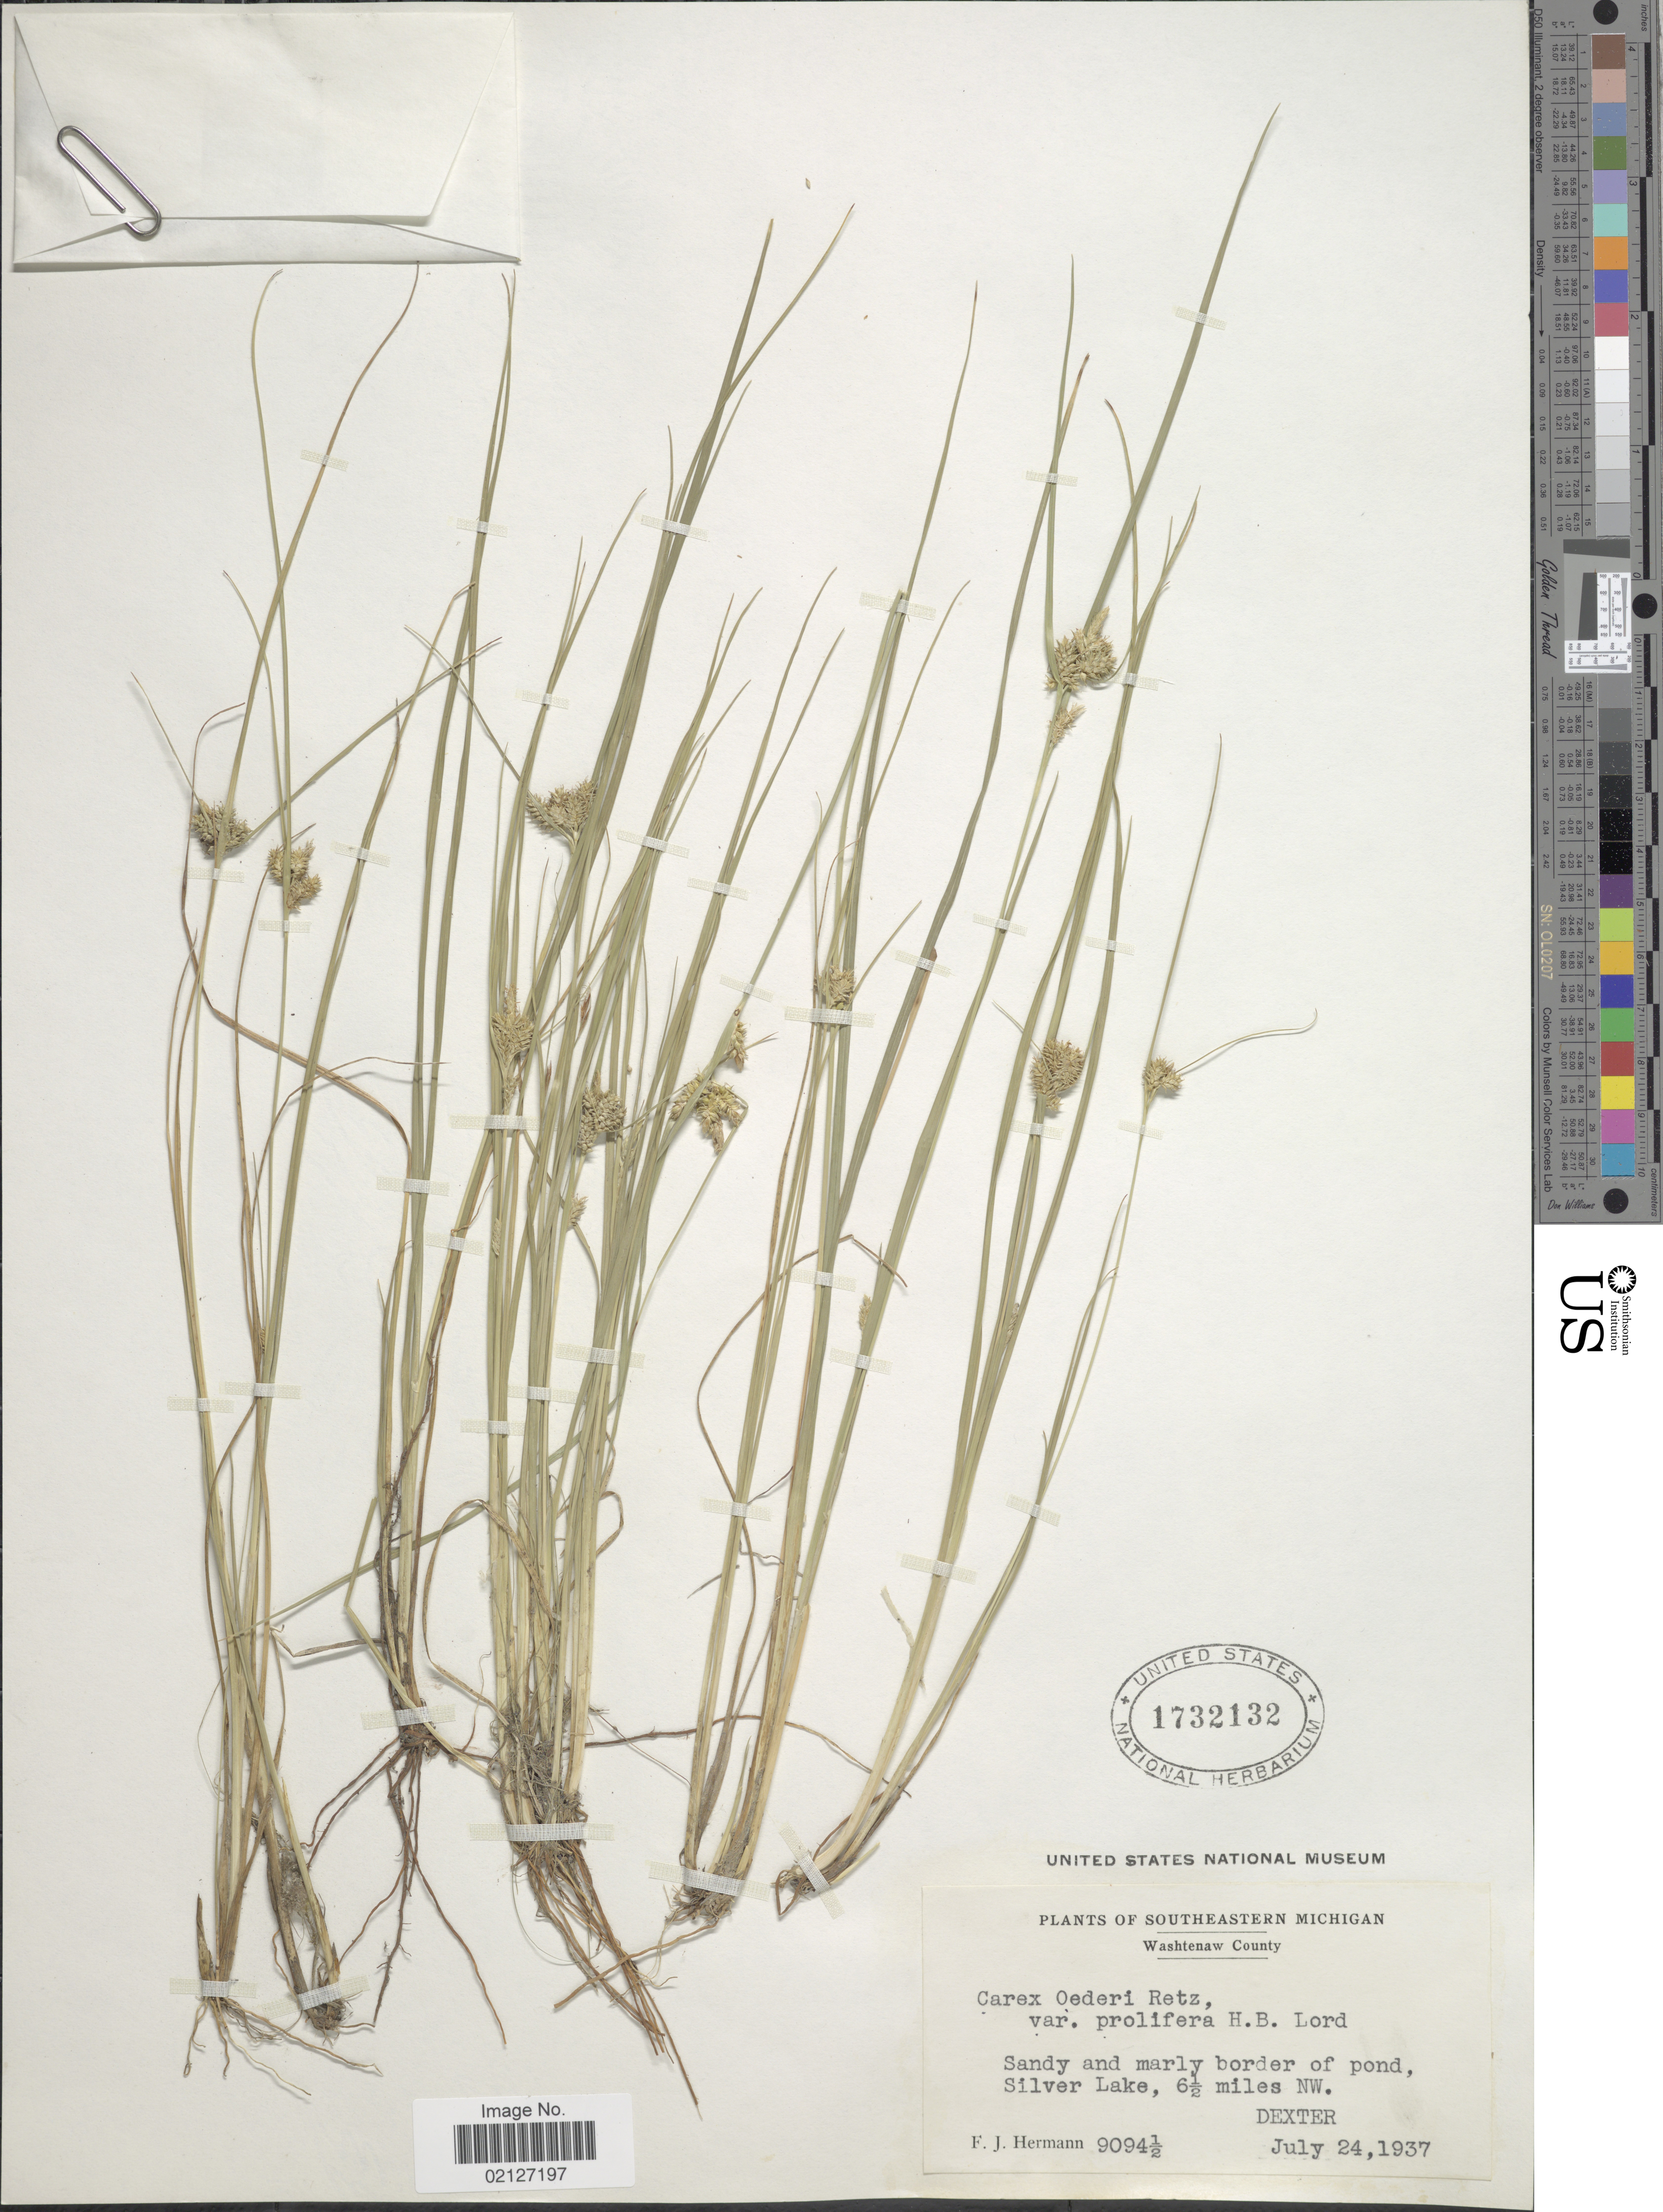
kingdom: Plantae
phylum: Tracheophyta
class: Liliopsida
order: Poales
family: Cyperaceae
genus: Carex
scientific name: Carex oederi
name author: Retz.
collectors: F. J. Hermann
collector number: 90941/2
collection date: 1937-07-24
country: United States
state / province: Michigan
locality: Southeastern Michigan, Washtenaw County, sandy and marly border of pond, Silver Lake, 61/2 miles NW. Dexter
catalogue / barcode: US 1732132